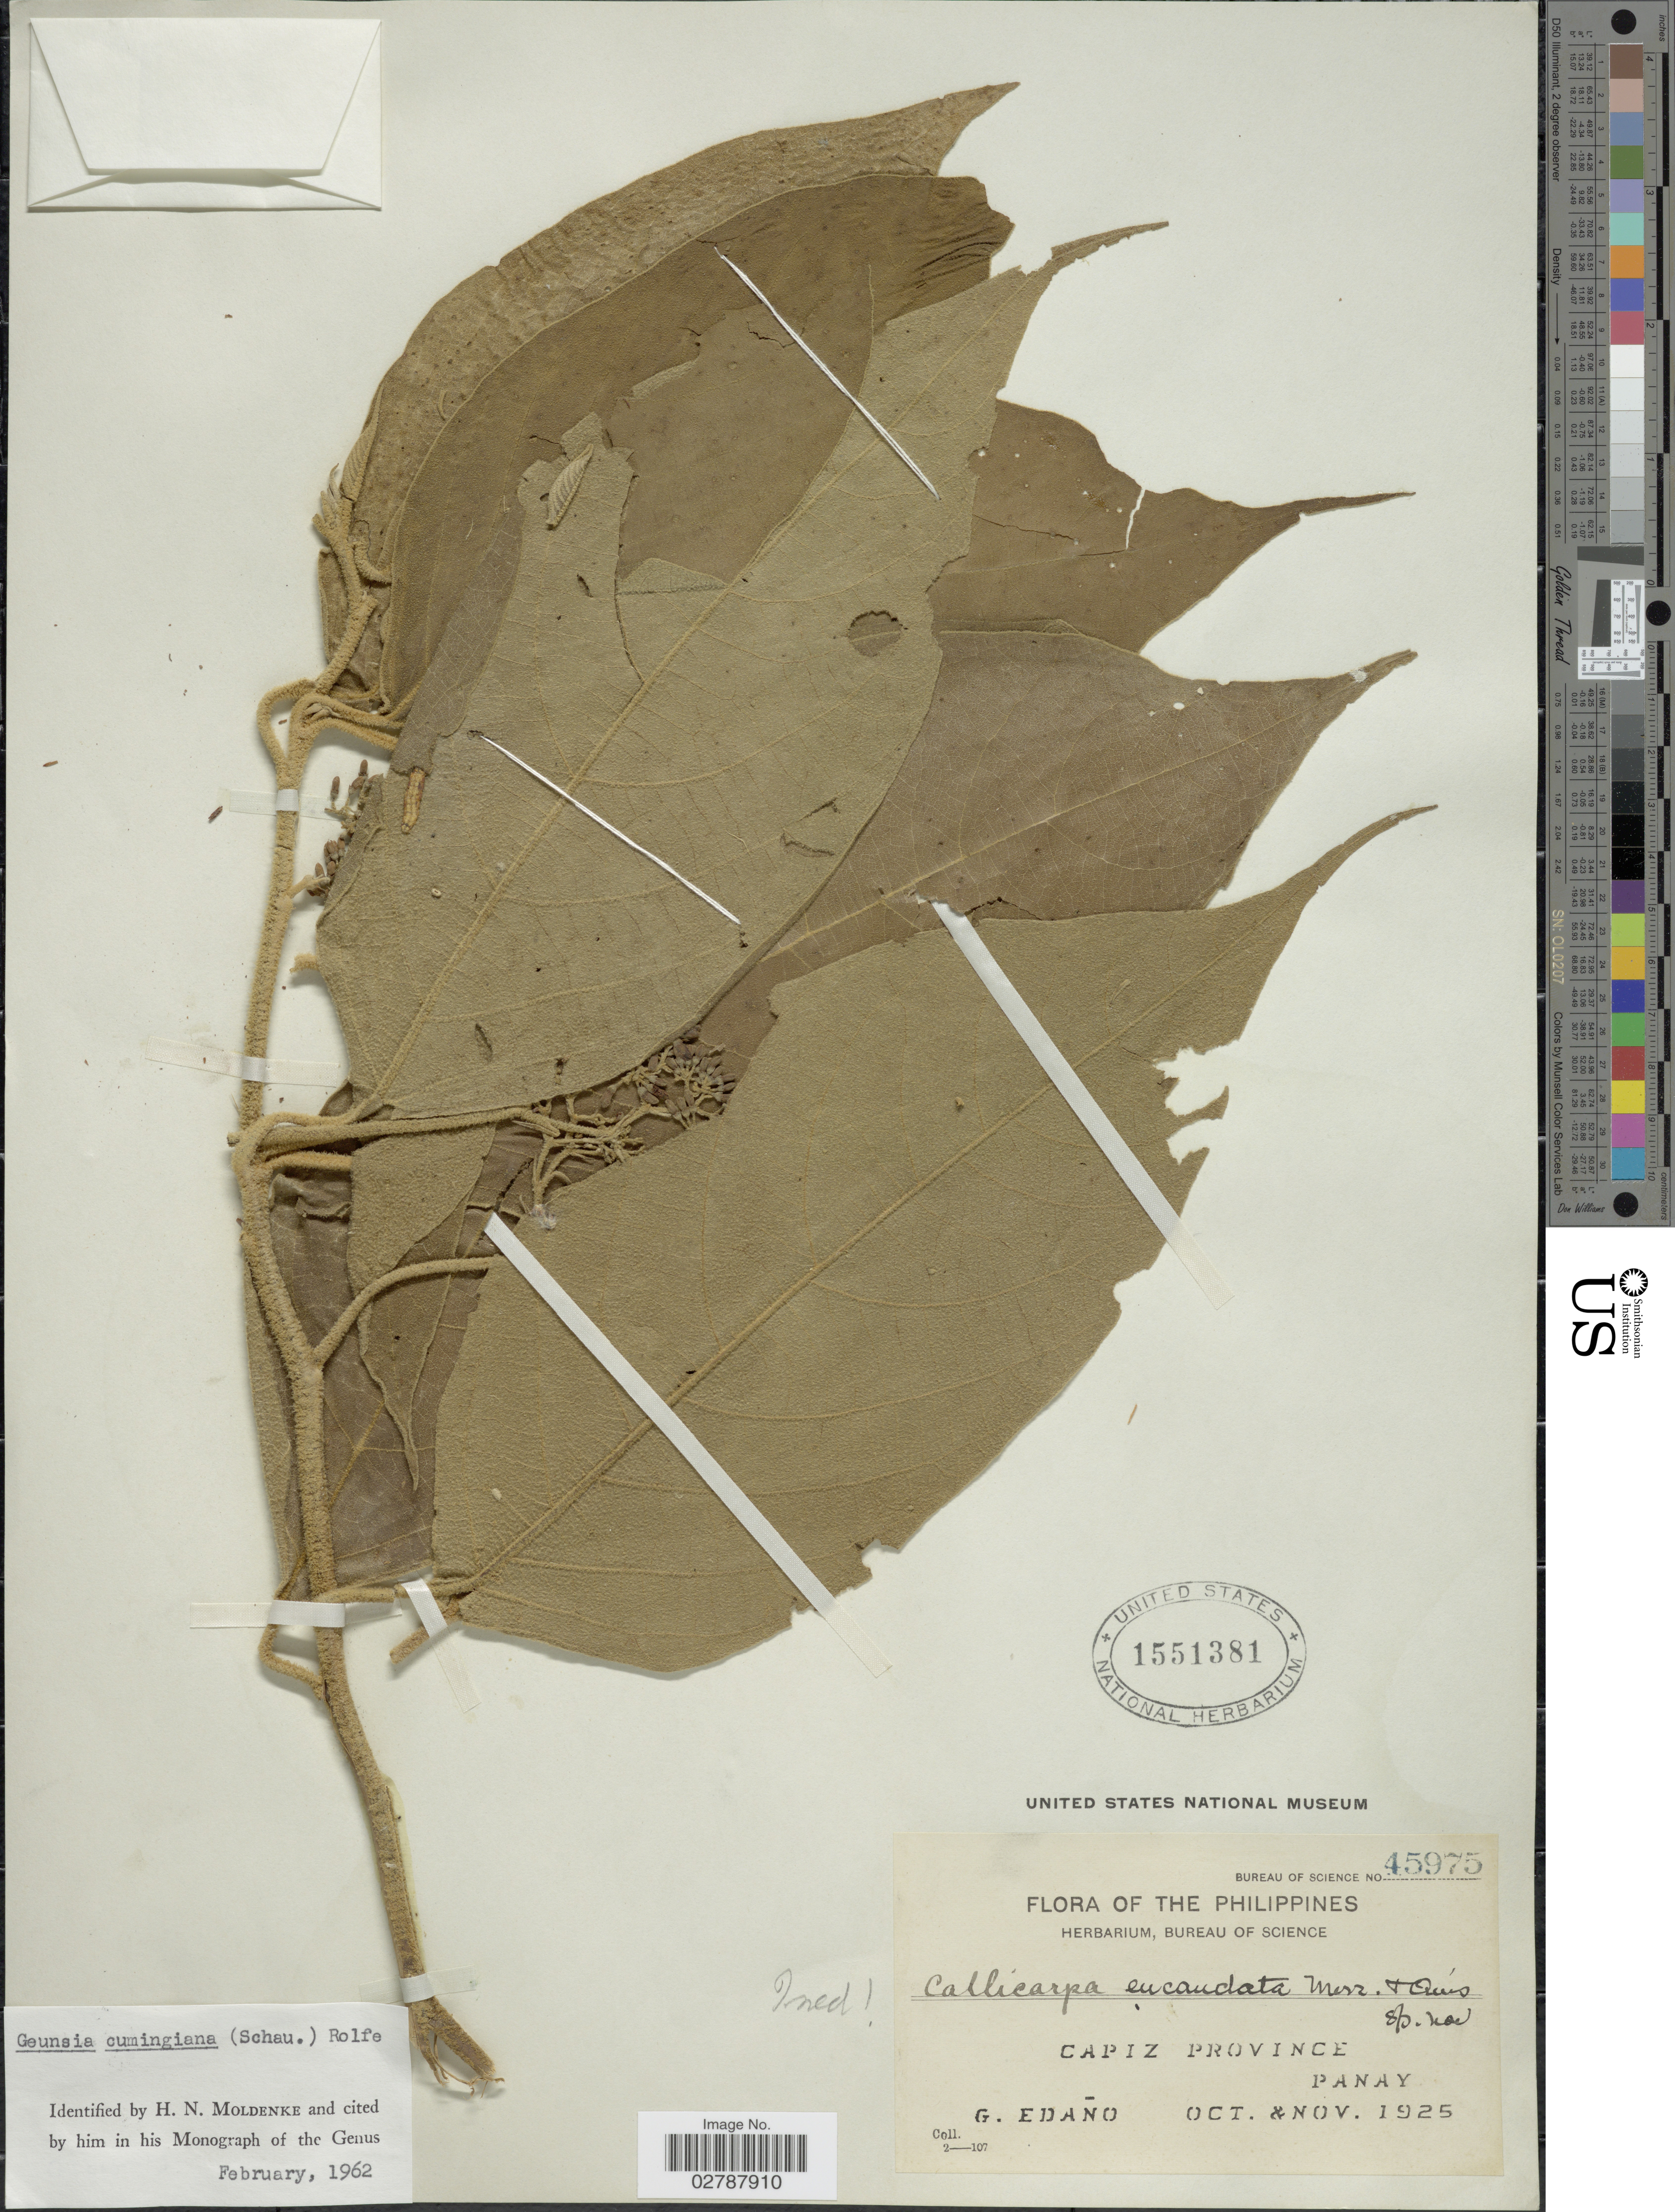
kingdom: Plantae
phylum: Tracheophyta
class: Magnoliopsida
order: Lamiales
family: Lamiaceae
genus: Callicarpa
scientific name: Callicarpa cumingiana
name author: Schauer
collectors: G. Edaño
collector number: Bureau of Science45975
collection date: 1925-10/1925-11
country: Philippines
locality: Capiz Province. Panay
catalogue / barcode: US 1551381